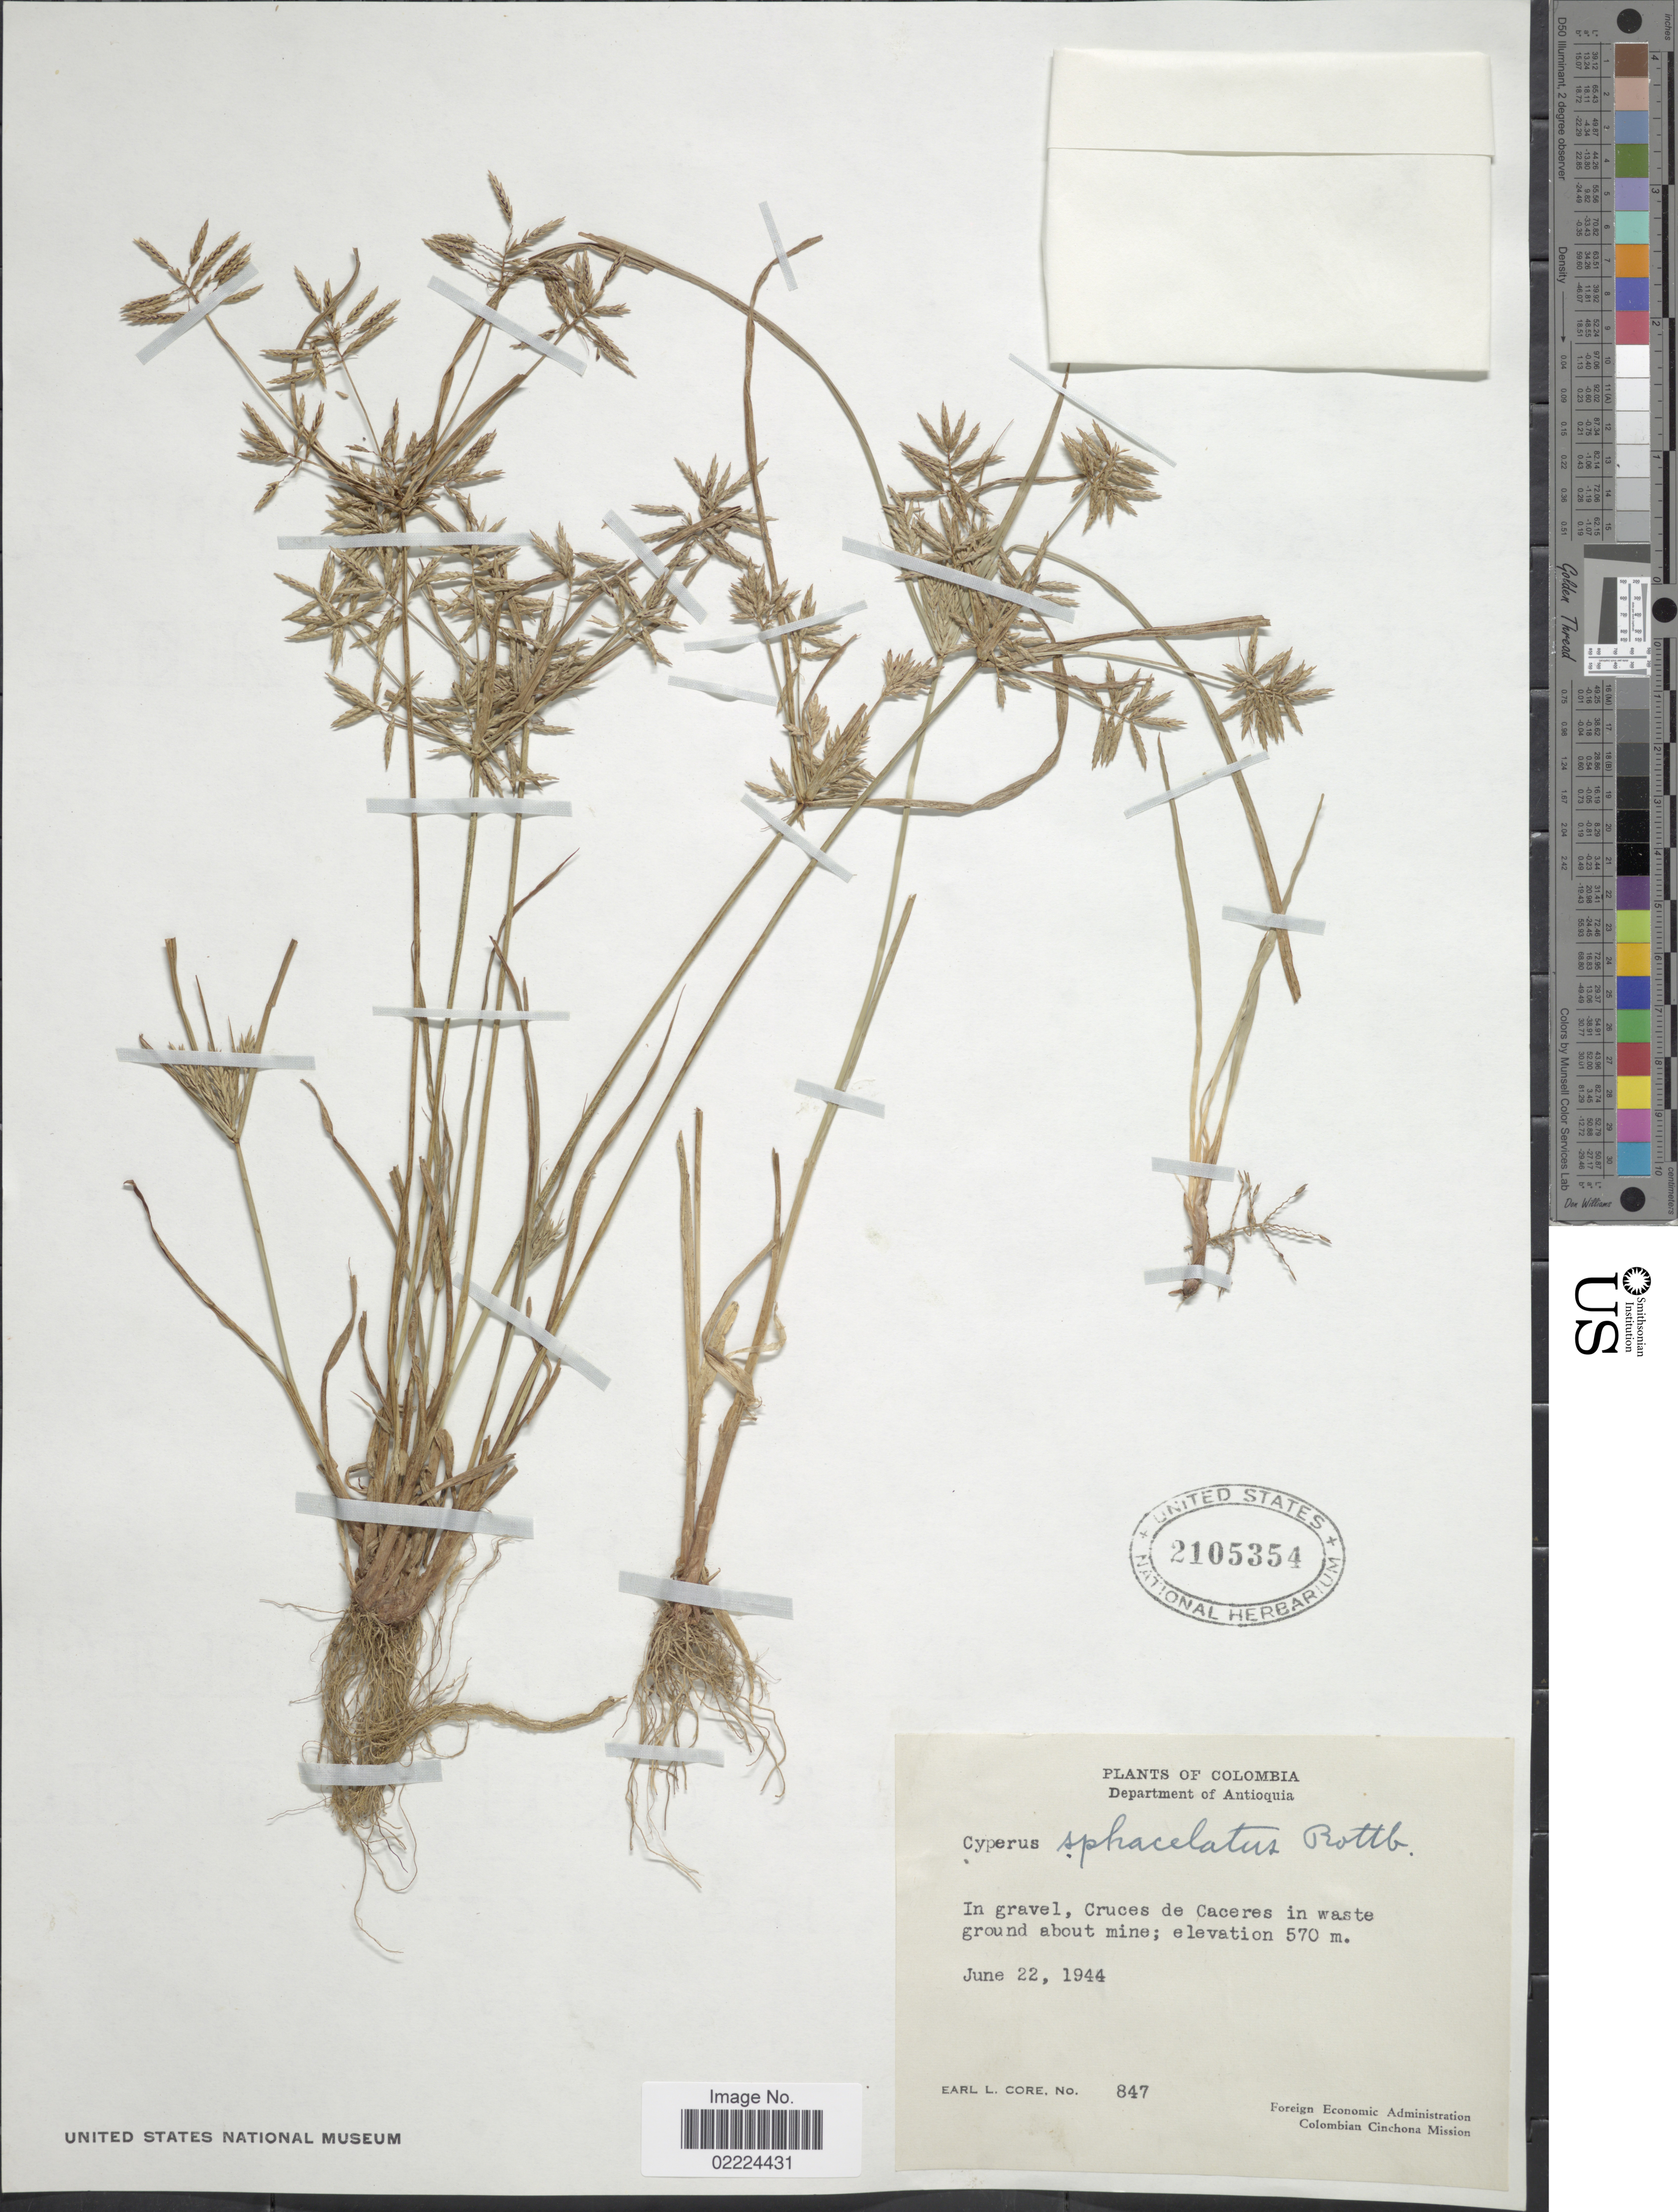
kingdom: Plantae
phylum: Tracheophyta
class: Liliopsida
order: Poales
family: Cyperaceae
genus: Cyperus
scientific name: Cyperus sphacelatus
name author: Rottb.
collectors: E. L. Core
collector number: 847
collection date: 1944-06-22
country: Colombia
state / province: Antioquia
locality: Cruces de Caceres in waste ground about mine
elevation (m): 570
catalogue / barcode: US 2105354